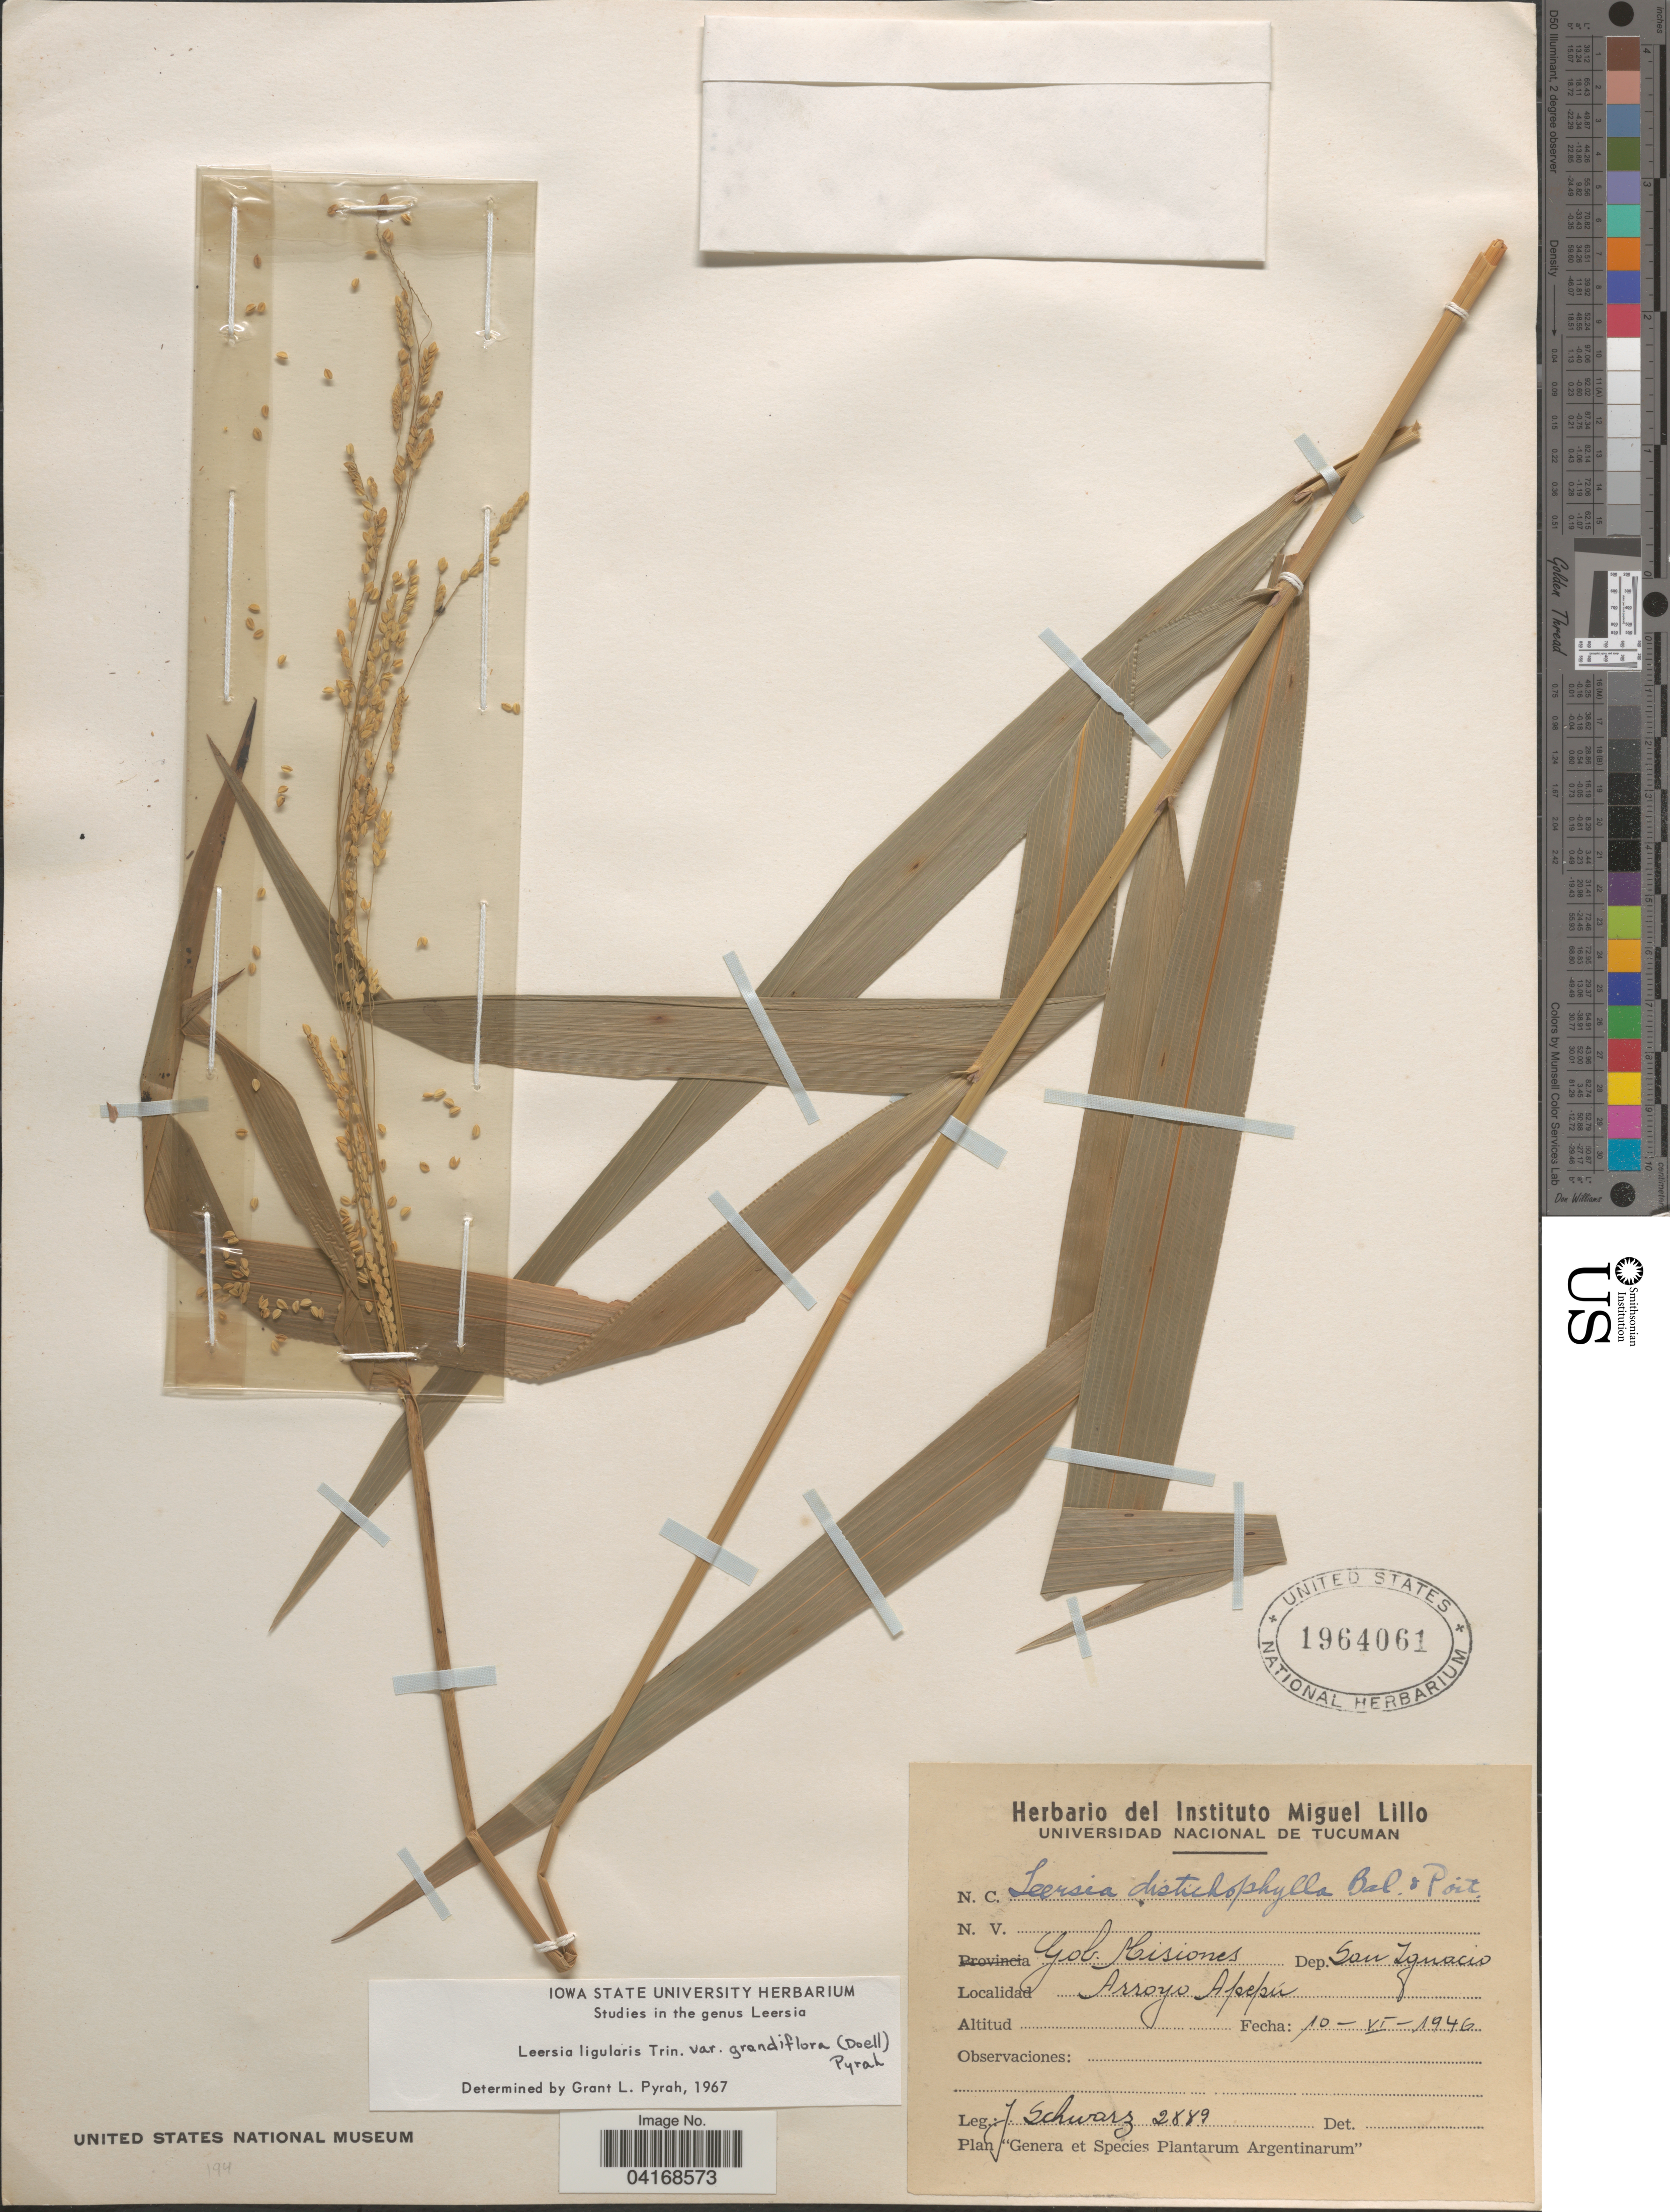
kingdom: Plantae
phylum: Tracheophyta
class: Liliopsida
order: Poales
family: Poaceae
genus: Leersia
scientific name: Leersia ligularis var. grandiflora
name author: Döll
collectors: J. Schwarz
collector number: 2889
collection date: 1946-06-10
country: Argentina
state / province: Misiones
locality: Gob. Misiones. Dep. San Ignacio. Arroyo Apepú.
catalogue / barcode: US 1964061